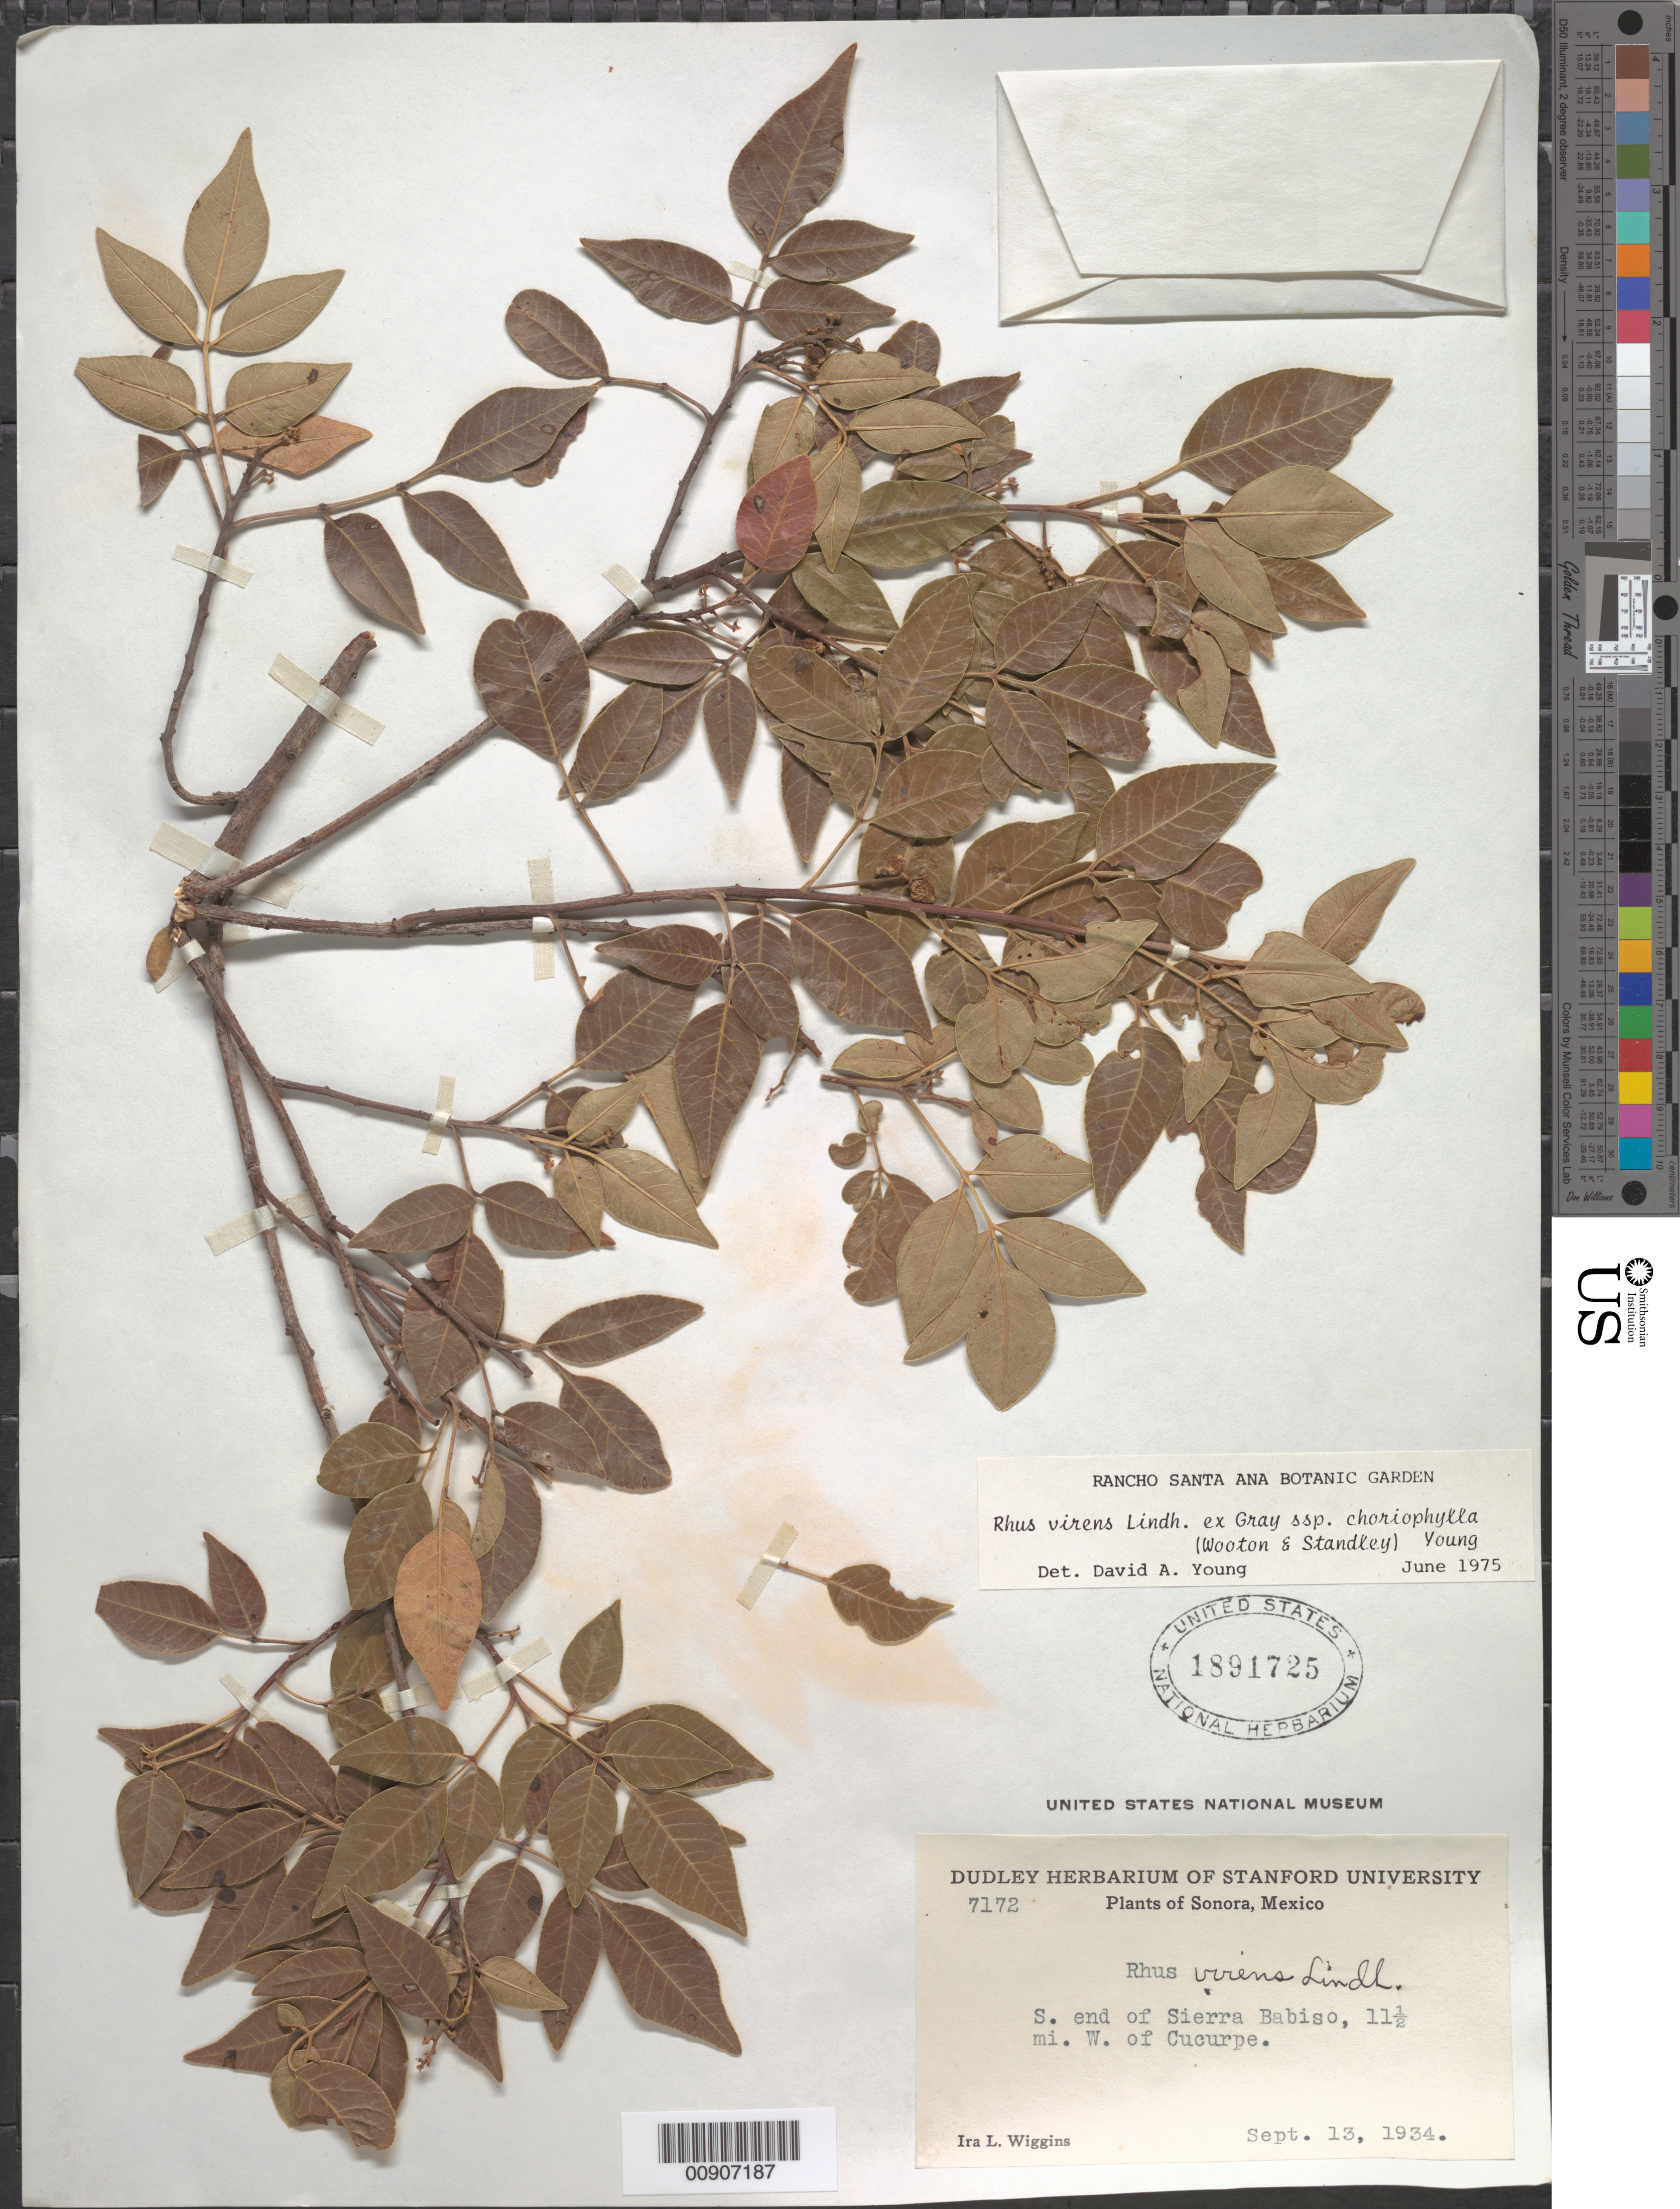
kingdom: Plantae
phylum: Tracheophyta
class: Magnoliopsida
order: Sapindales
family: Anacardiaceae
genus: Rhus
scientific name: Rhus choriophylla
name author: Wooton & Standl.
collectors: I. L. Wiggins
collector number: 7172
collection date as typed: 13 Sep 1934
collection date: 1934-09-13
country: Mexico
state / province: Sonora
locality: S. end of Sierra Babiso 11½ mi. W. of Cucurpe. Sonora.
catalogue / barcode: US 1891725